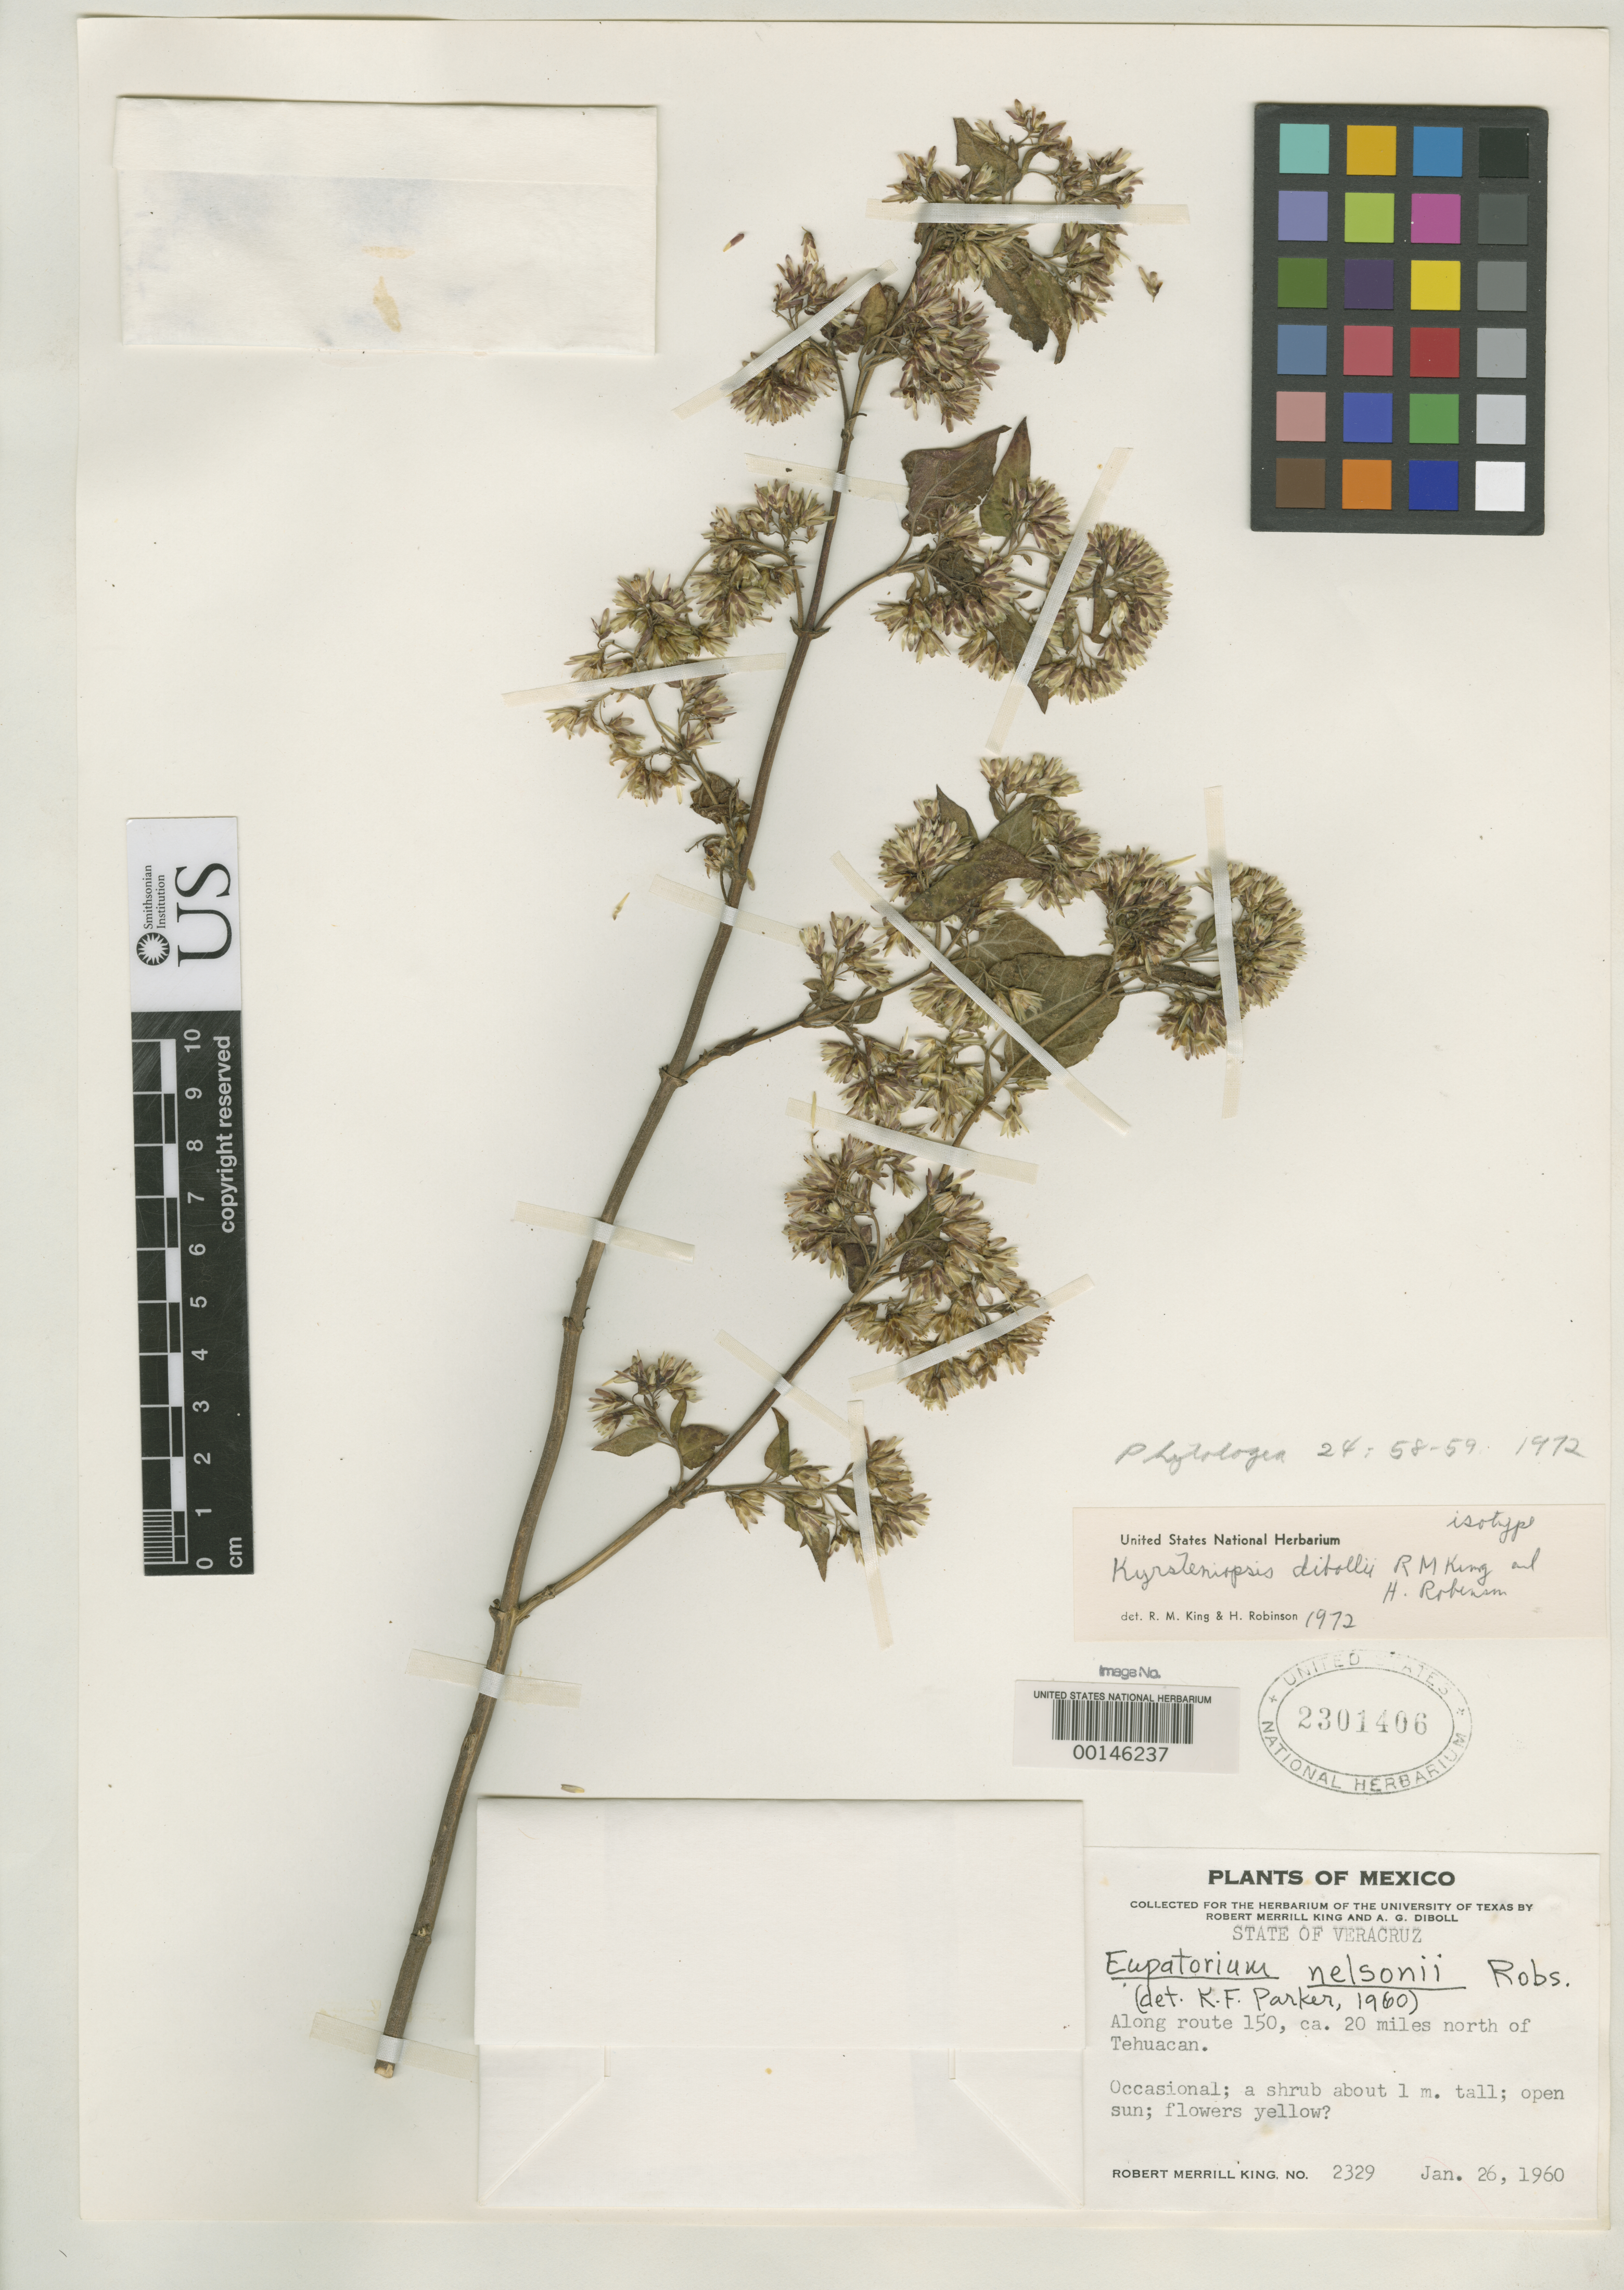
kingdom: Plantae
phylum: Tracheophyta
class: Magnoliopsida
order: Asterales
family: Asteraceae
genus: Kyrsteniopsis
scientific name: Kyrsteniopsis dibollii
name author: R.M. King & H. Rob.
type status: Isotype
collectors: R. M. King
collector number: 2329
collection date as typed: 26 Jan 1960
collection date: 1960-01-26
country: Mexico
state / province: Veracruz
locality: Along Route 150, ca. 20 miles N of Tehuacan.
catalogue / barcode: US 2301406